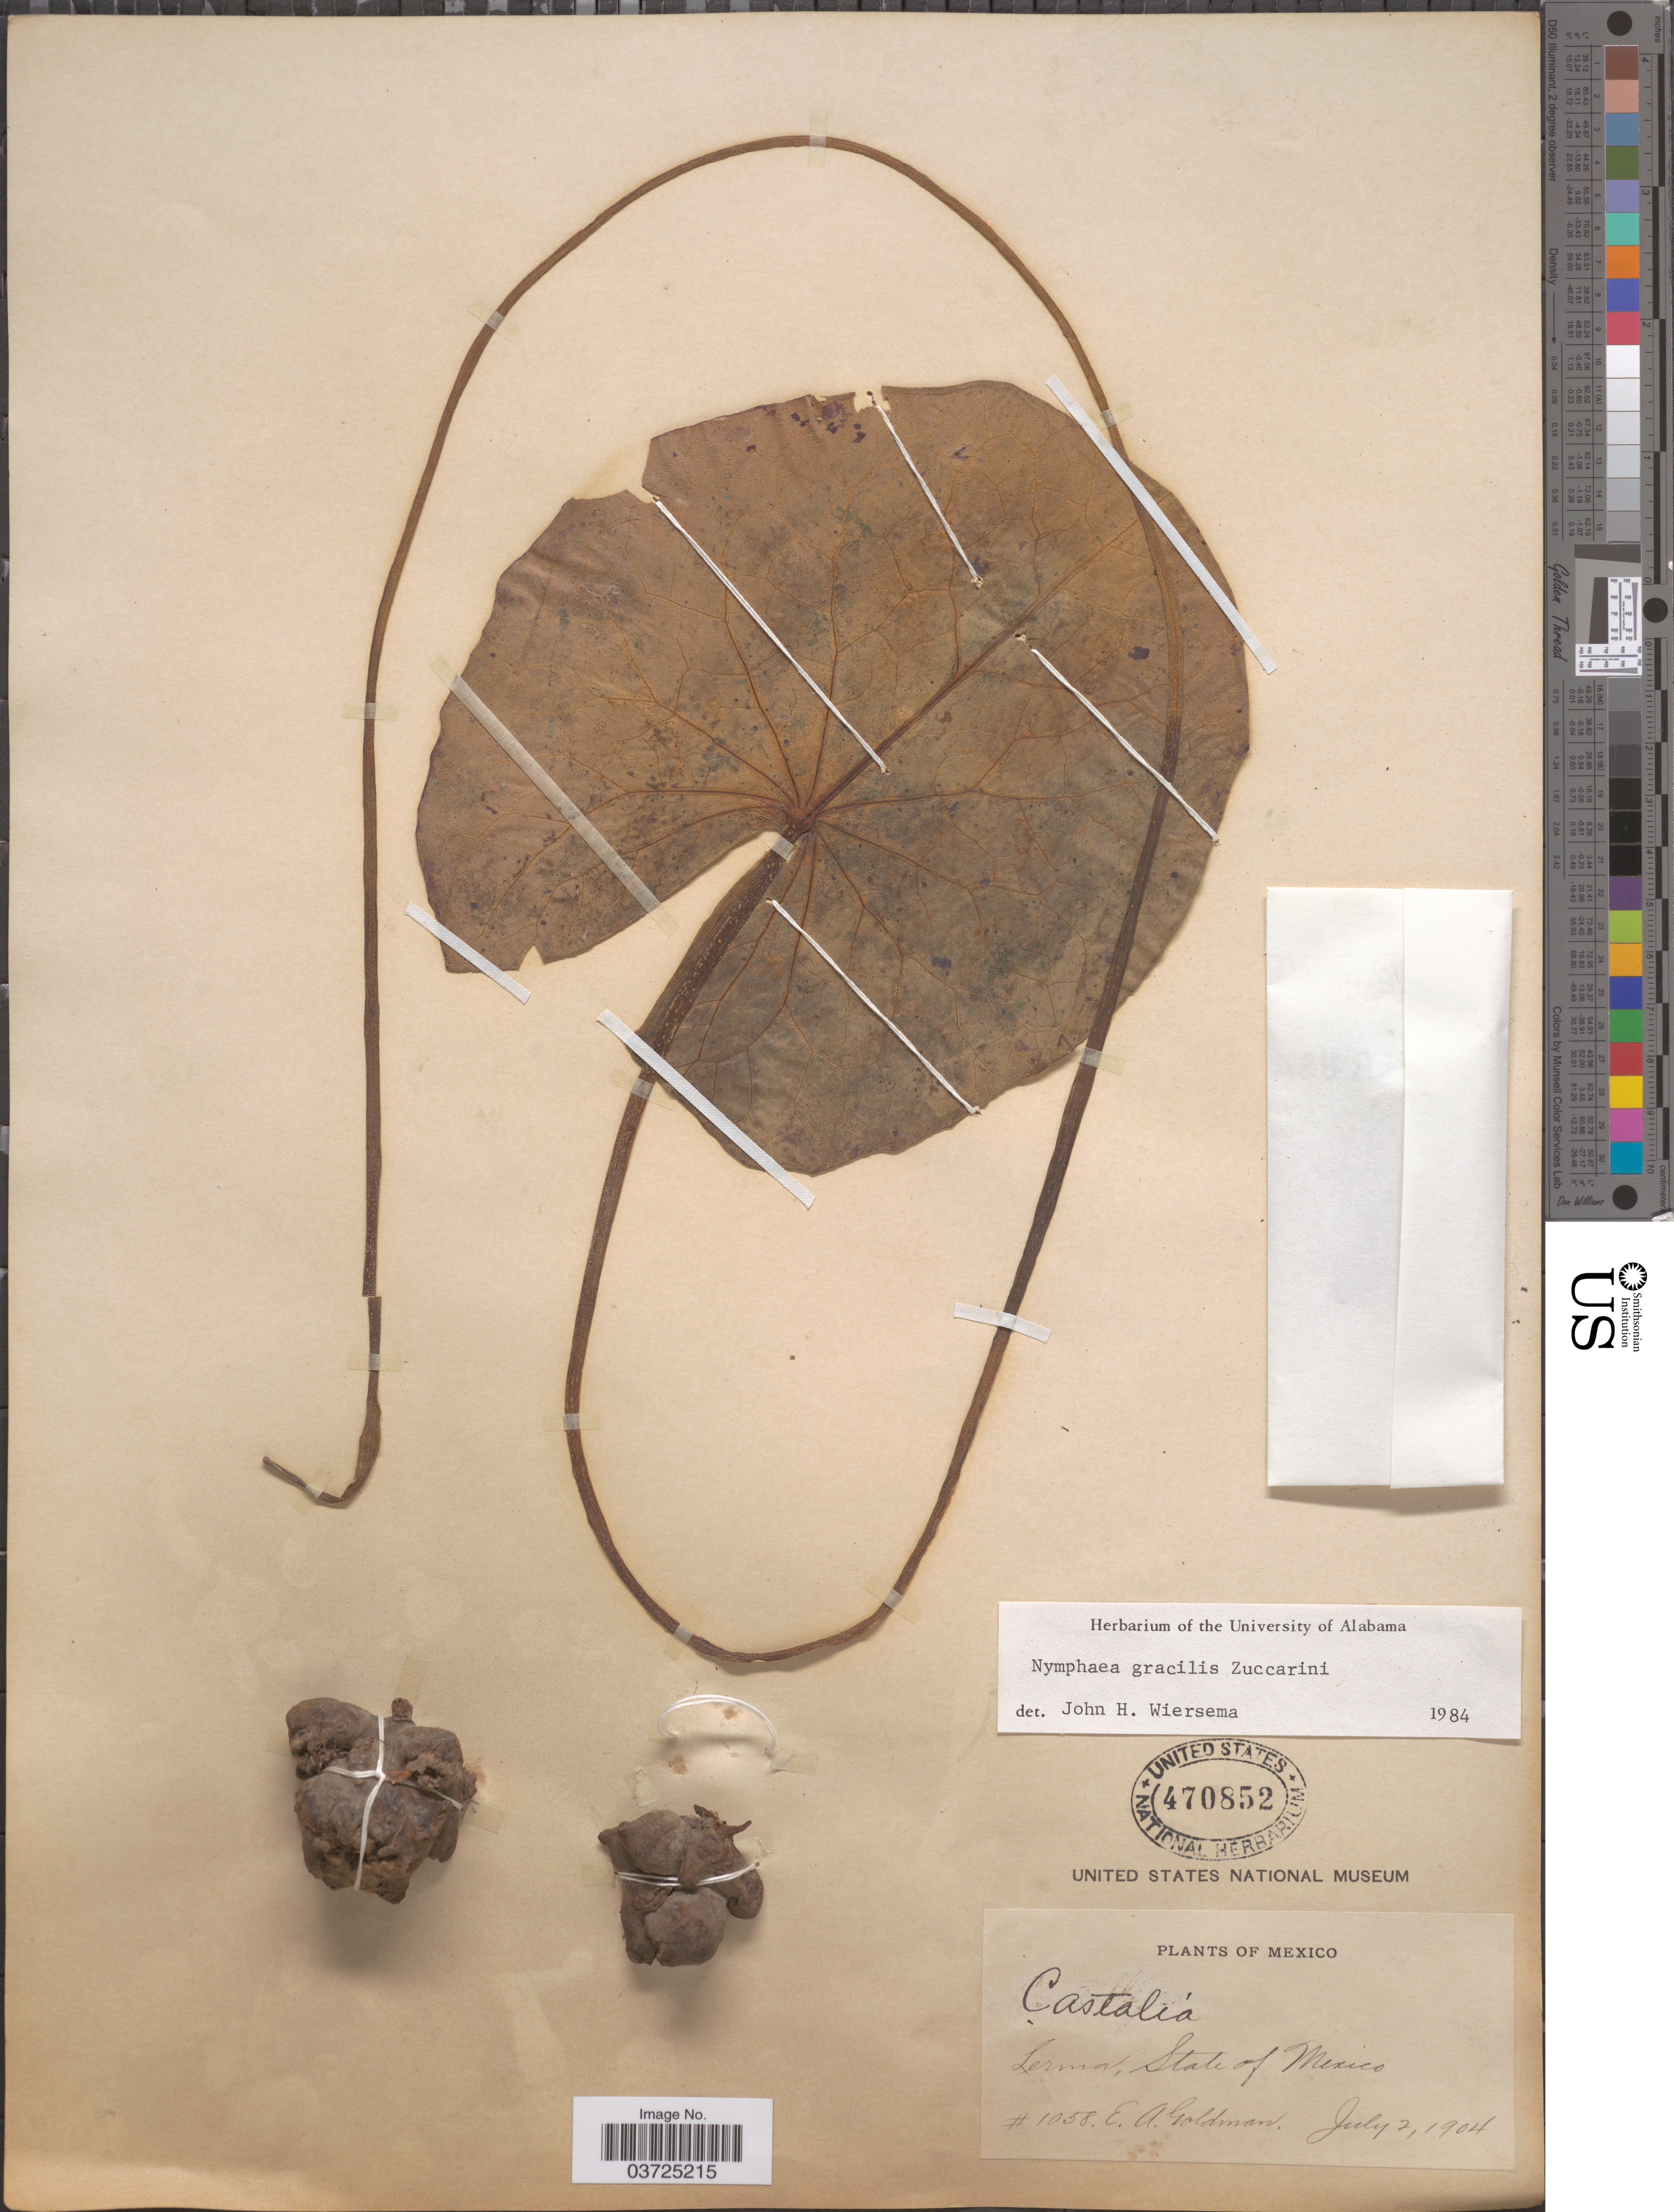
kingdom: Plantae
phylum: Tracheophyta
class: Magnoliopsida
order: Nymphaeales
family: Nymphaeaceae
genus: Nymphaea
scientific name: Nymphaea gracilis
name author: Zucc.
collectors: E. A. Goldman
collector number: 1058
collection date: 1904-07-02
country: Mexico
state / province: México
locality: Lerma.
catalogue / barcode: US 470852